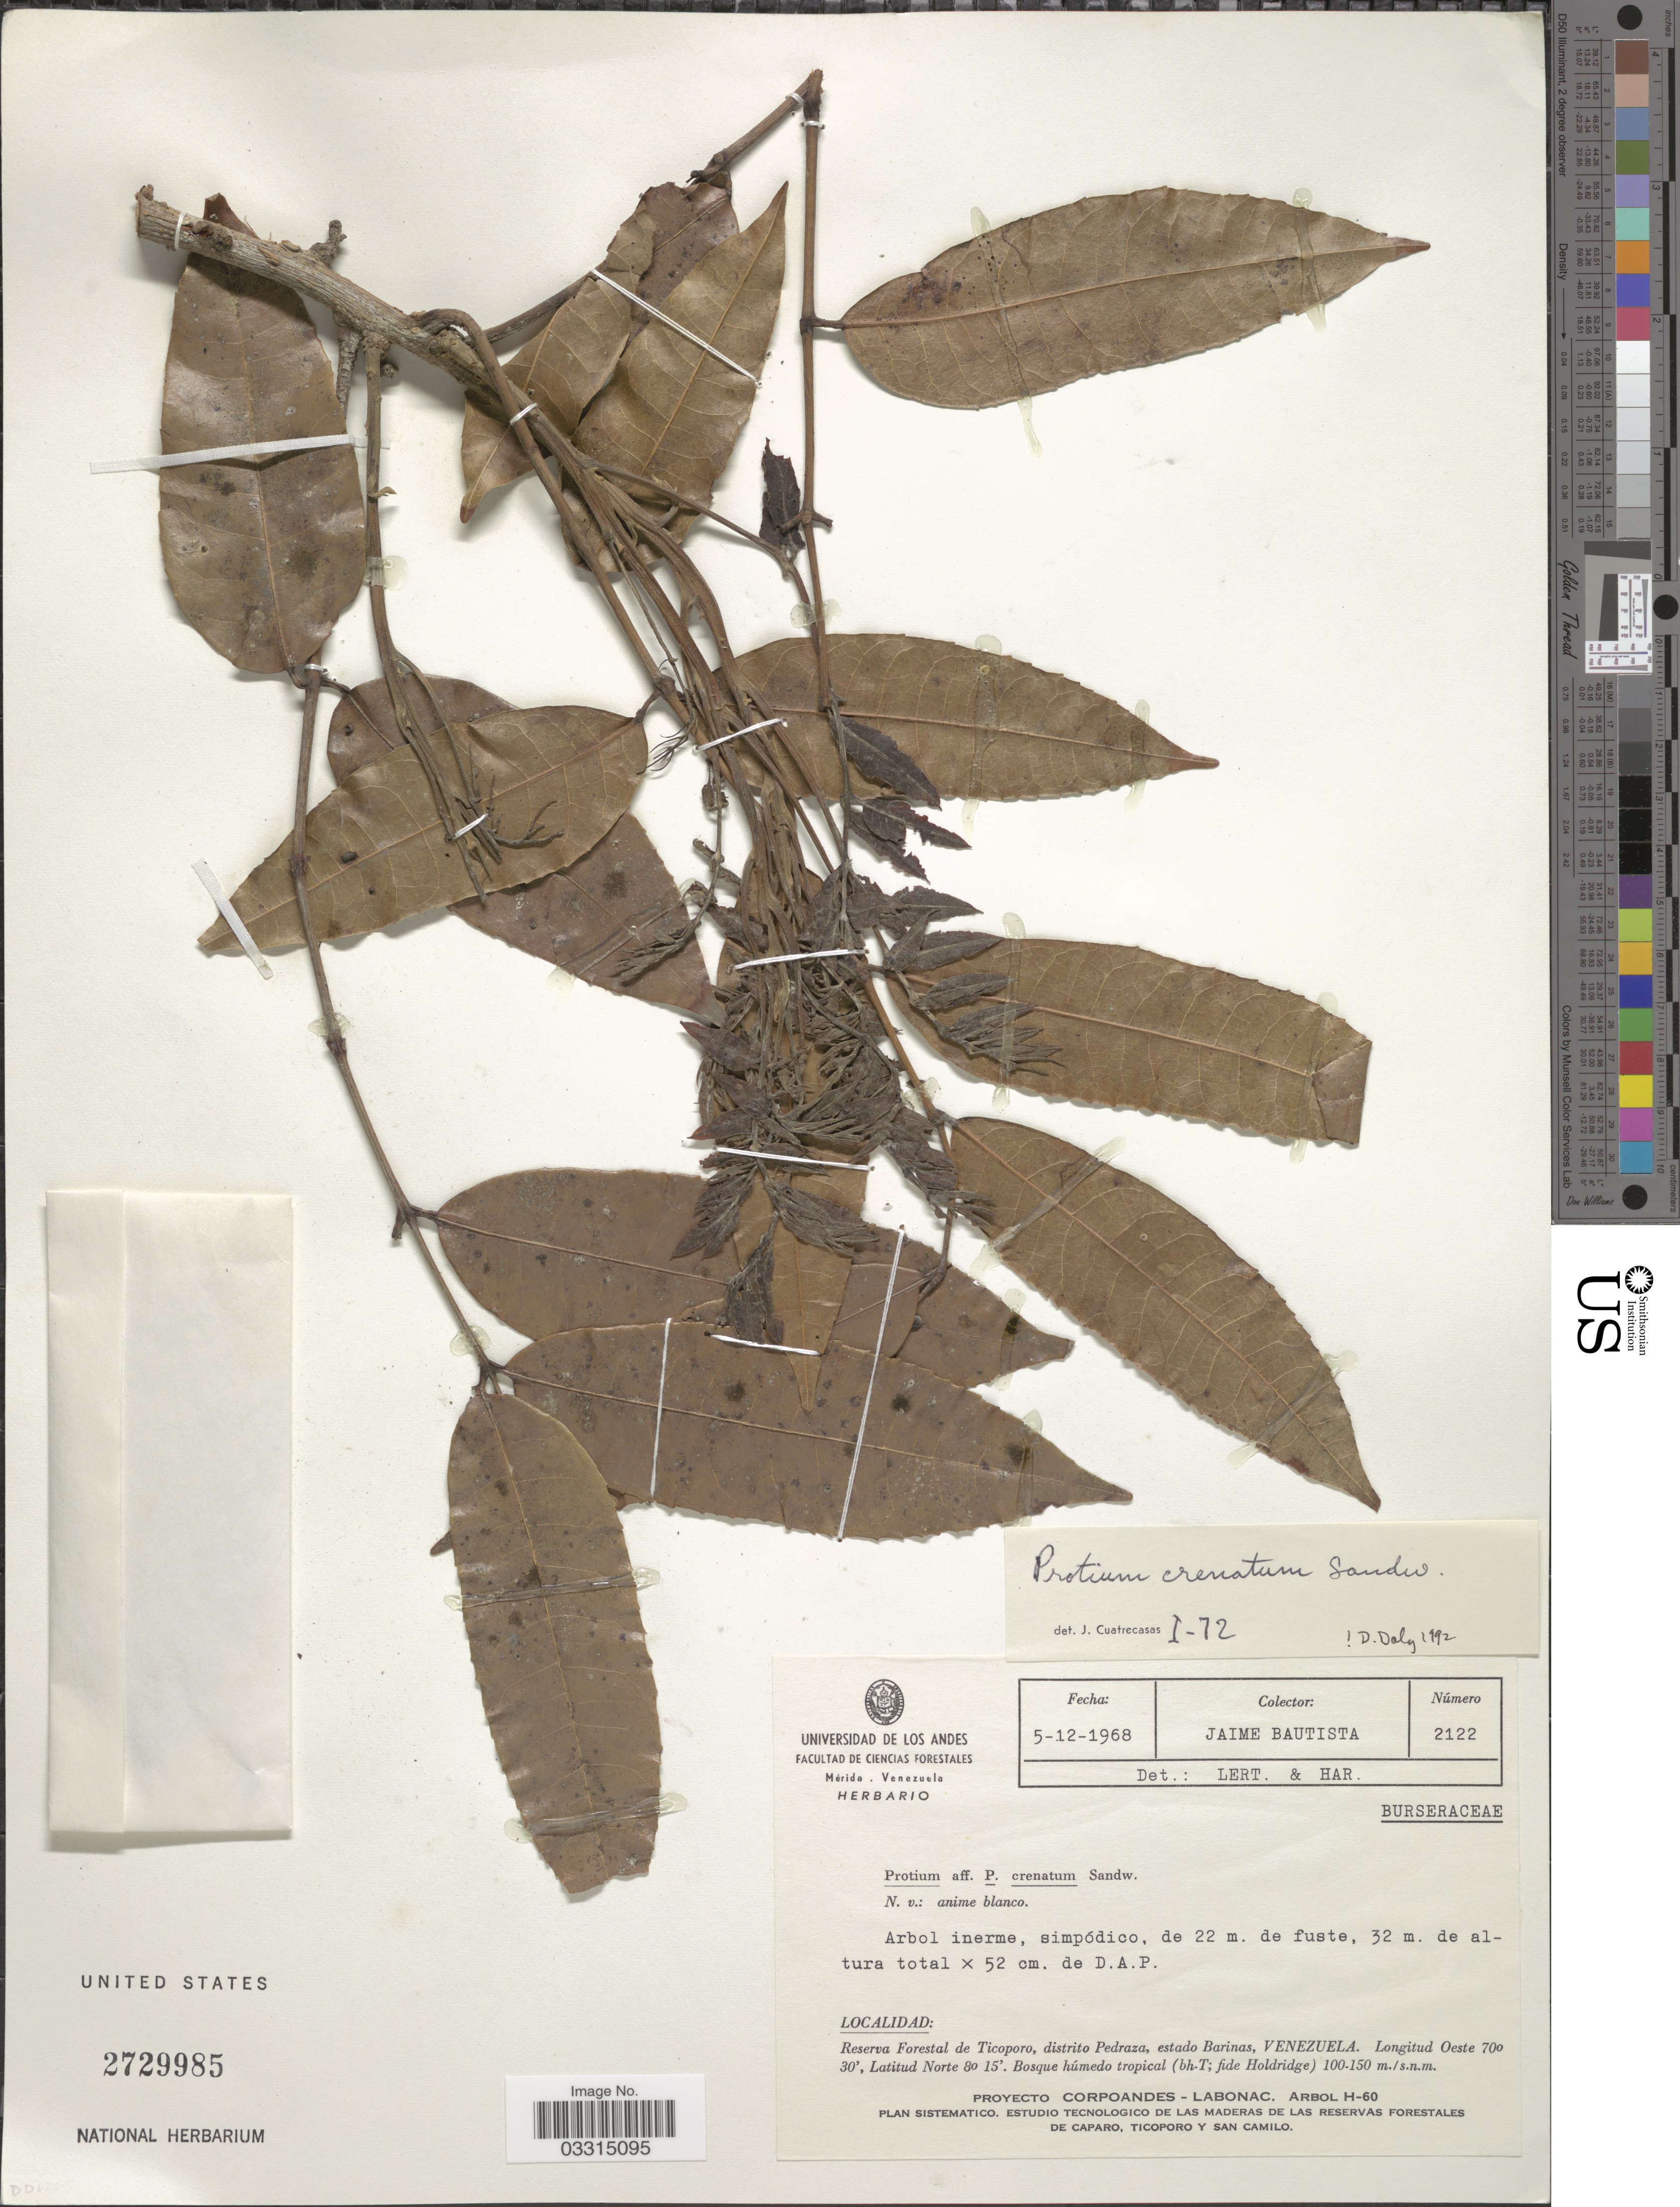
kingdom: Plantae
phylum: Tracheophyta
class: Magnoliopsida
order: Sapindales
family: Burseraceae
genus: Protium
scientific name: Protium crenatum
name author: Sandwith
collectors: J. A. Bautista B.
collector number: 2122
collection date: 1968-12-05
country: Venezuela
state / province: Barinas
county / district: Pedraza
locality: Reserva Forestal de Ticoporo, distrito Pedraza.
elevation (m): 100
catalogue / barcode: US 2729985